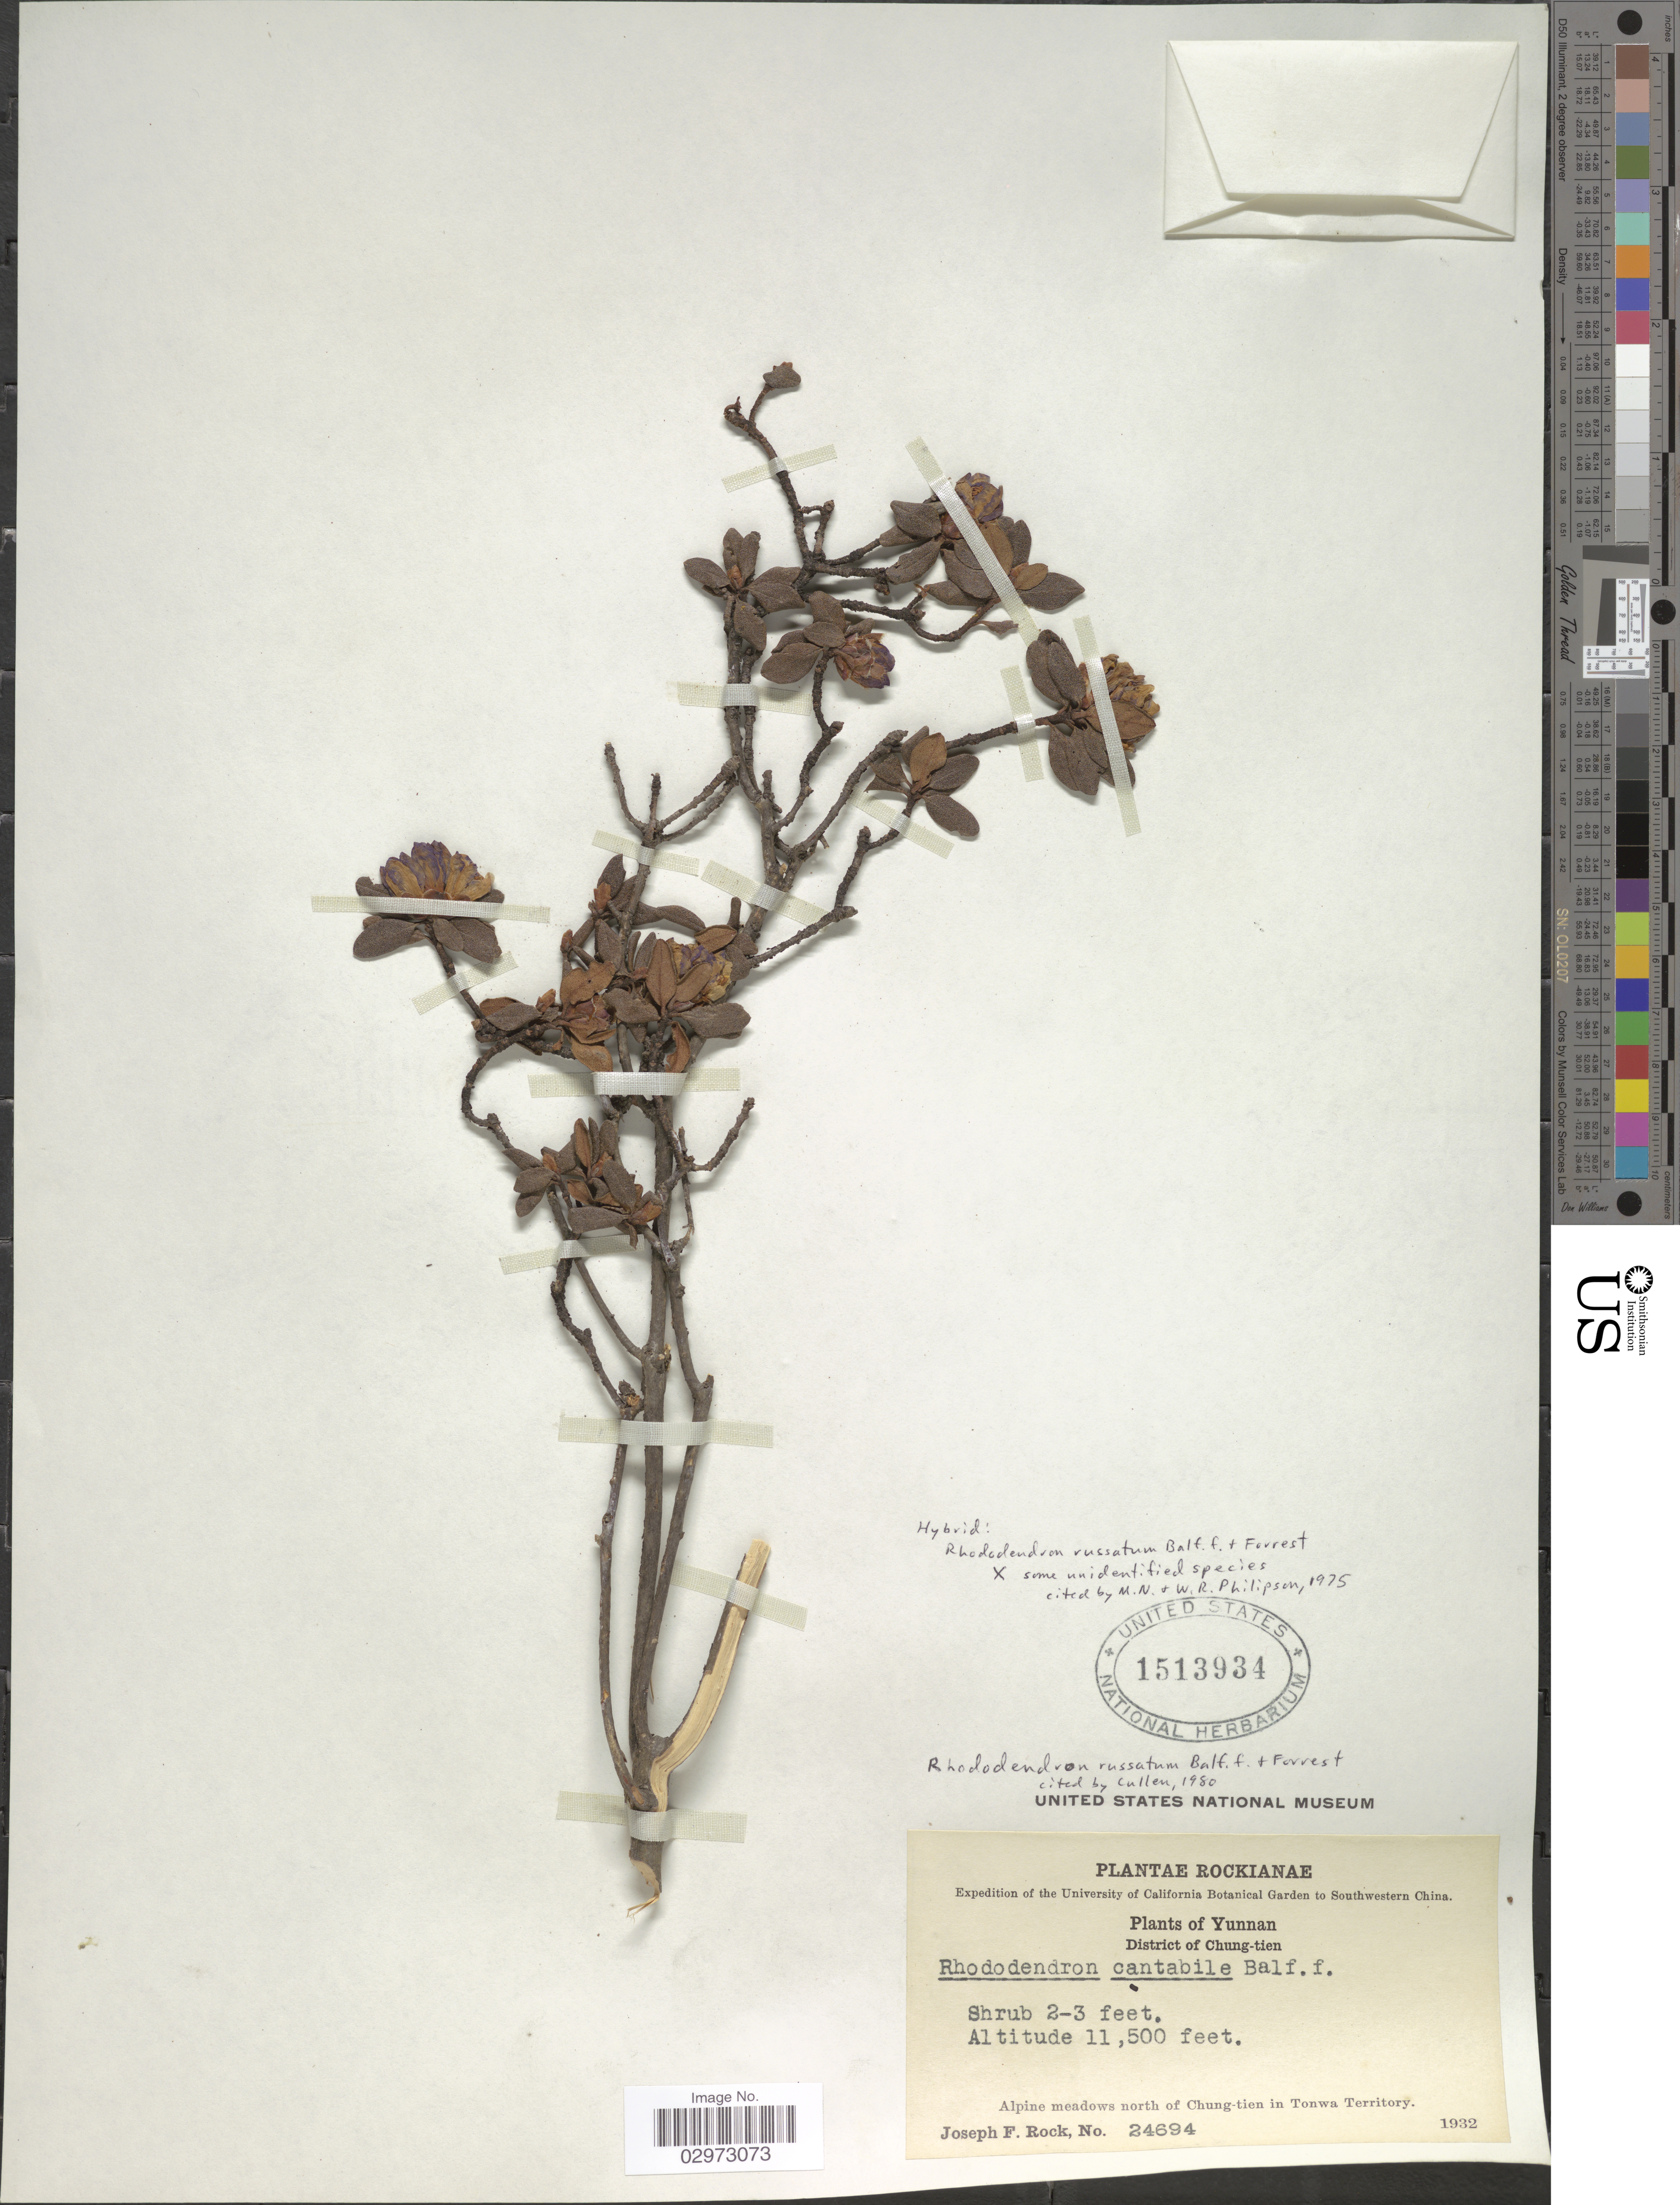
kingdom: Plantae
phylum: Tracheophyta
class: Magnoliopsida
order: Ericales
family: Ericaceae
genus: Rhododendron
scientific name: Rhododendron russatum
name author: Balf. f. & Forrest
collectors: J. F. Rock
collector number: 24694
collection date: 1932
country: China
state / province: Yunnan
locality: Southwestern China. District of Chung-tien. Alpine meadows north of Chung-tien in Tonwa Territory.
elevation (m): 3505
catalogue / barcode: US 1513934